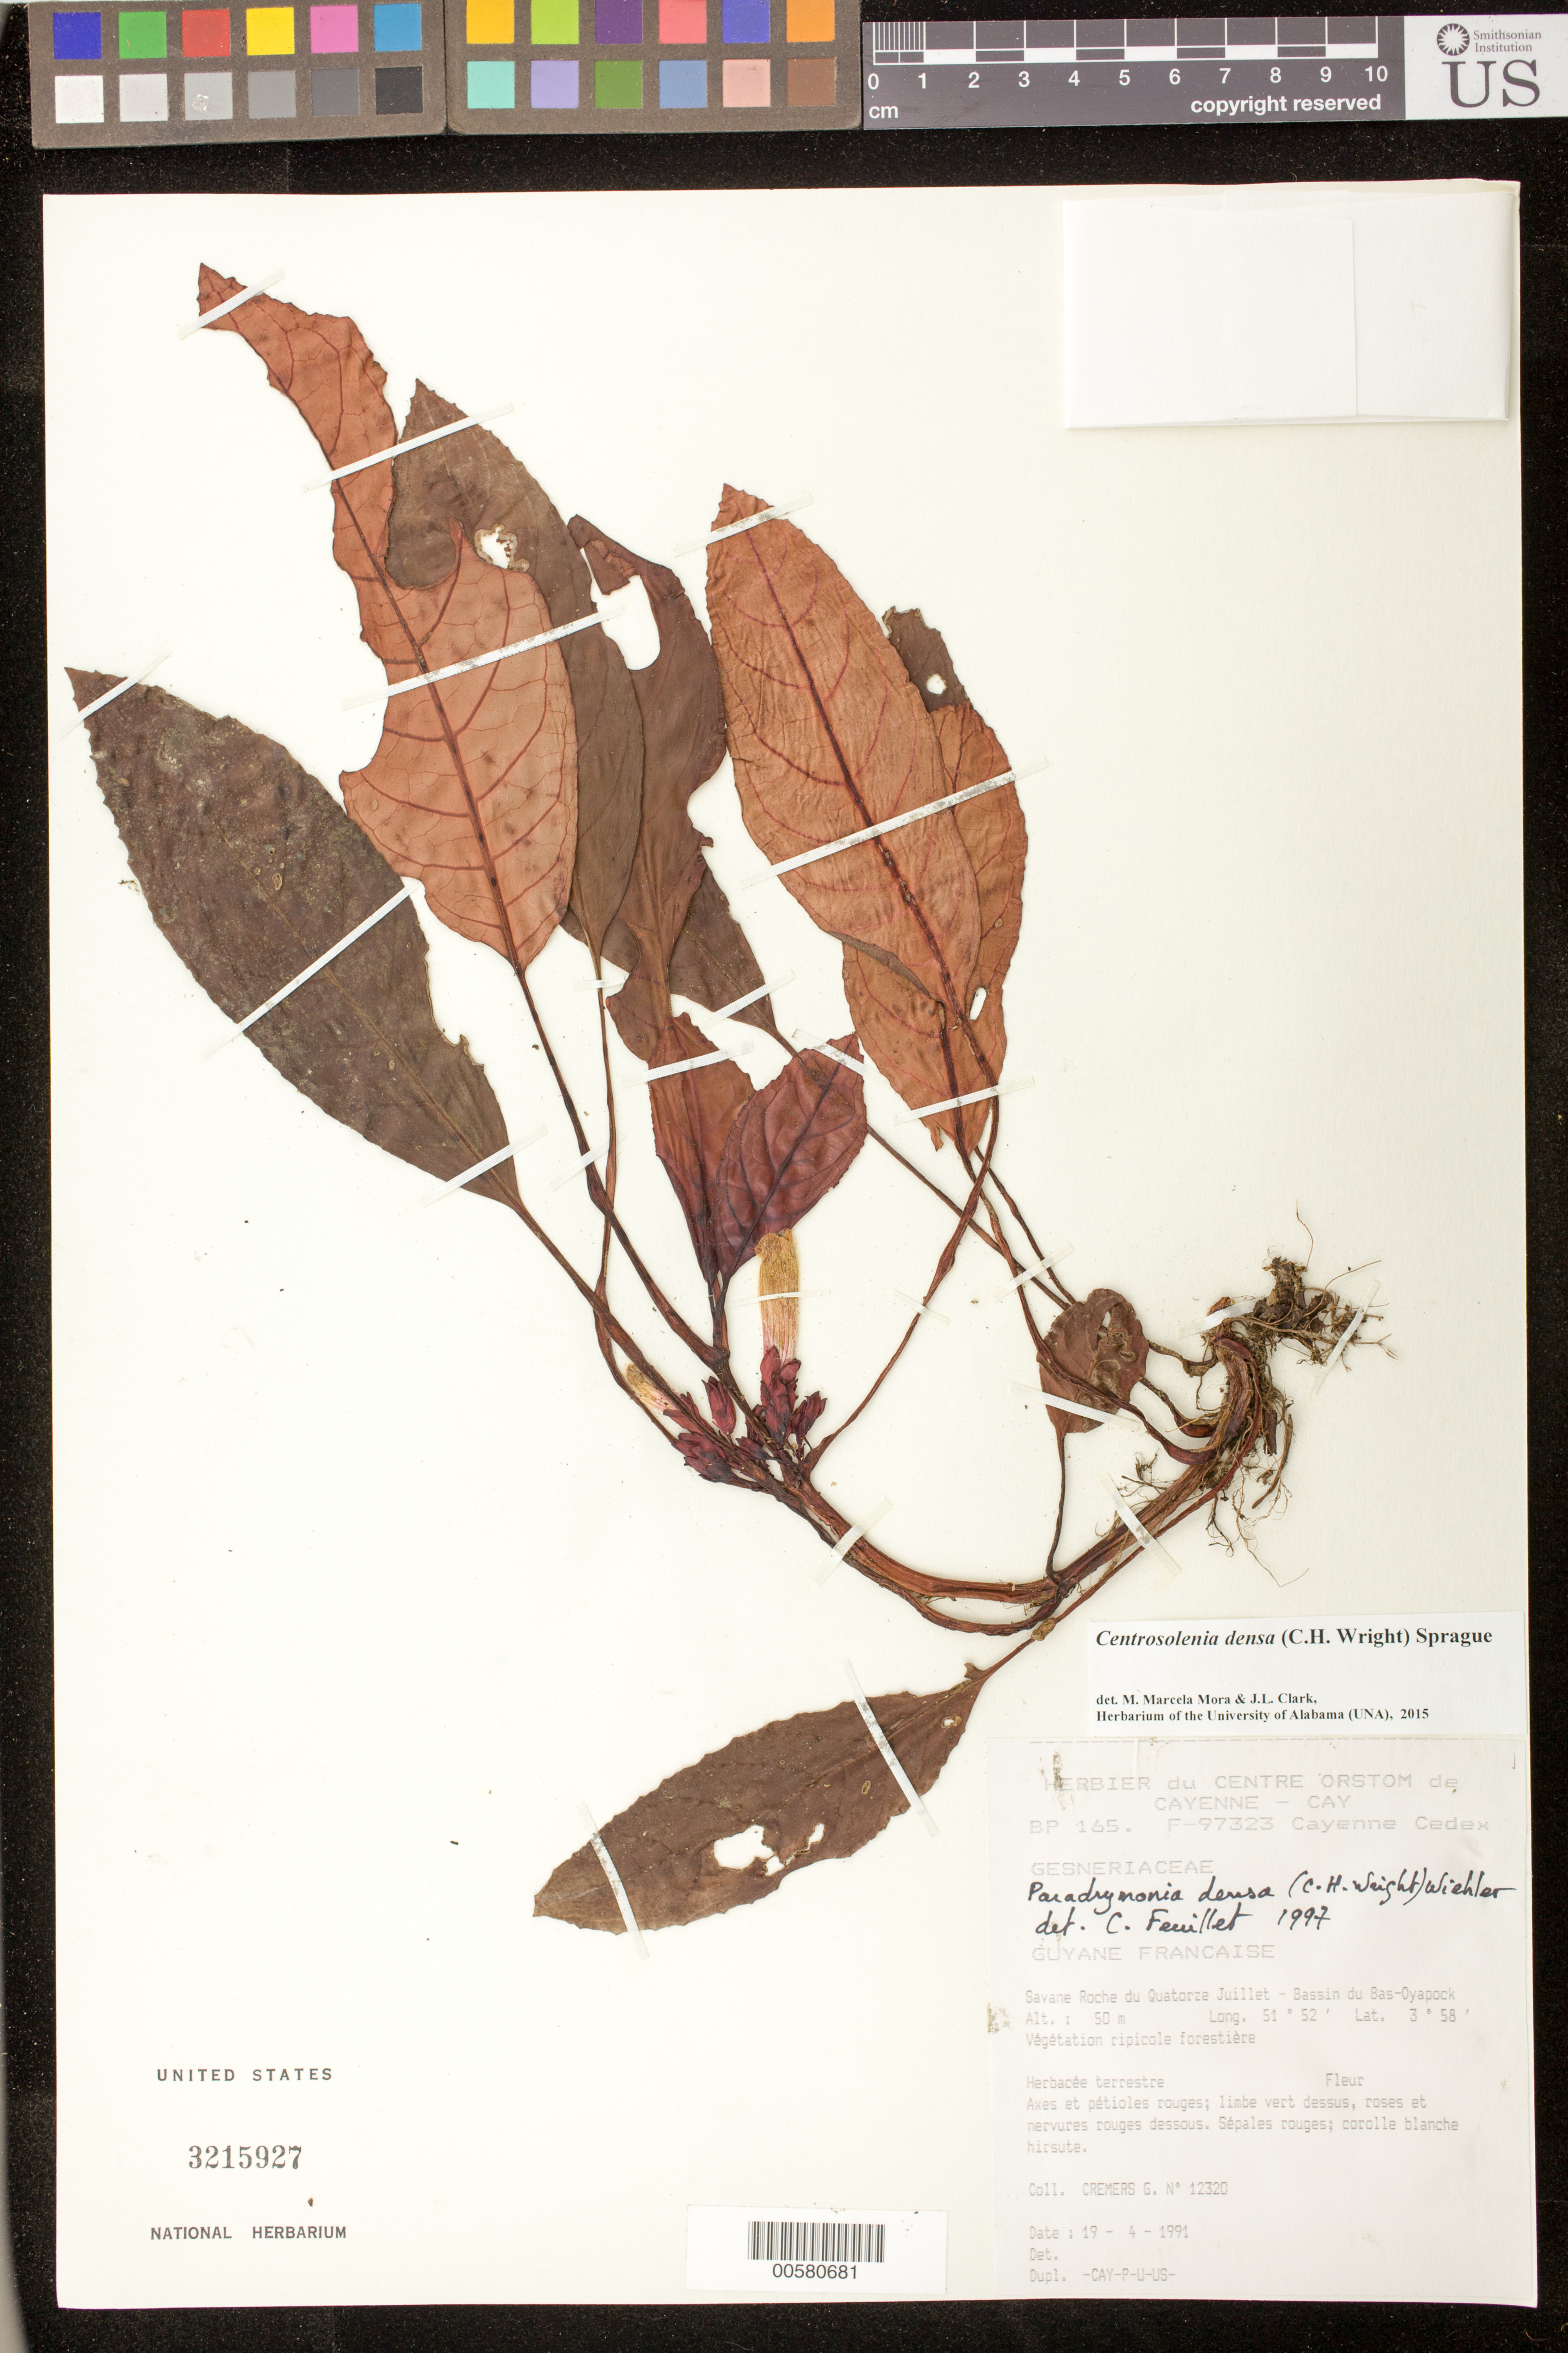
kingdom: Plantae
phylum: Tracheophyta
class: Magnoliopsida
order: Lamiales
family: Gesneriaceae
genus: Centrosolenia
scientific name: Centrosolenia densa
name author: (C.H. Wright) Sprague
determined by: Mora, M. M.; Clark, J. L.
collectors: G. Cremers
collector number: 12320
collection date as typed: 19 Apr 1991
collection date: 1991-04-19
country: French Guiana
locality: Savane Roche du Quatorze Juillet, Bassin du Bas-Oyapock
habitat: Végétation ripicole forestière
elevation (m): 50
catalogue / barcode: US 3215927